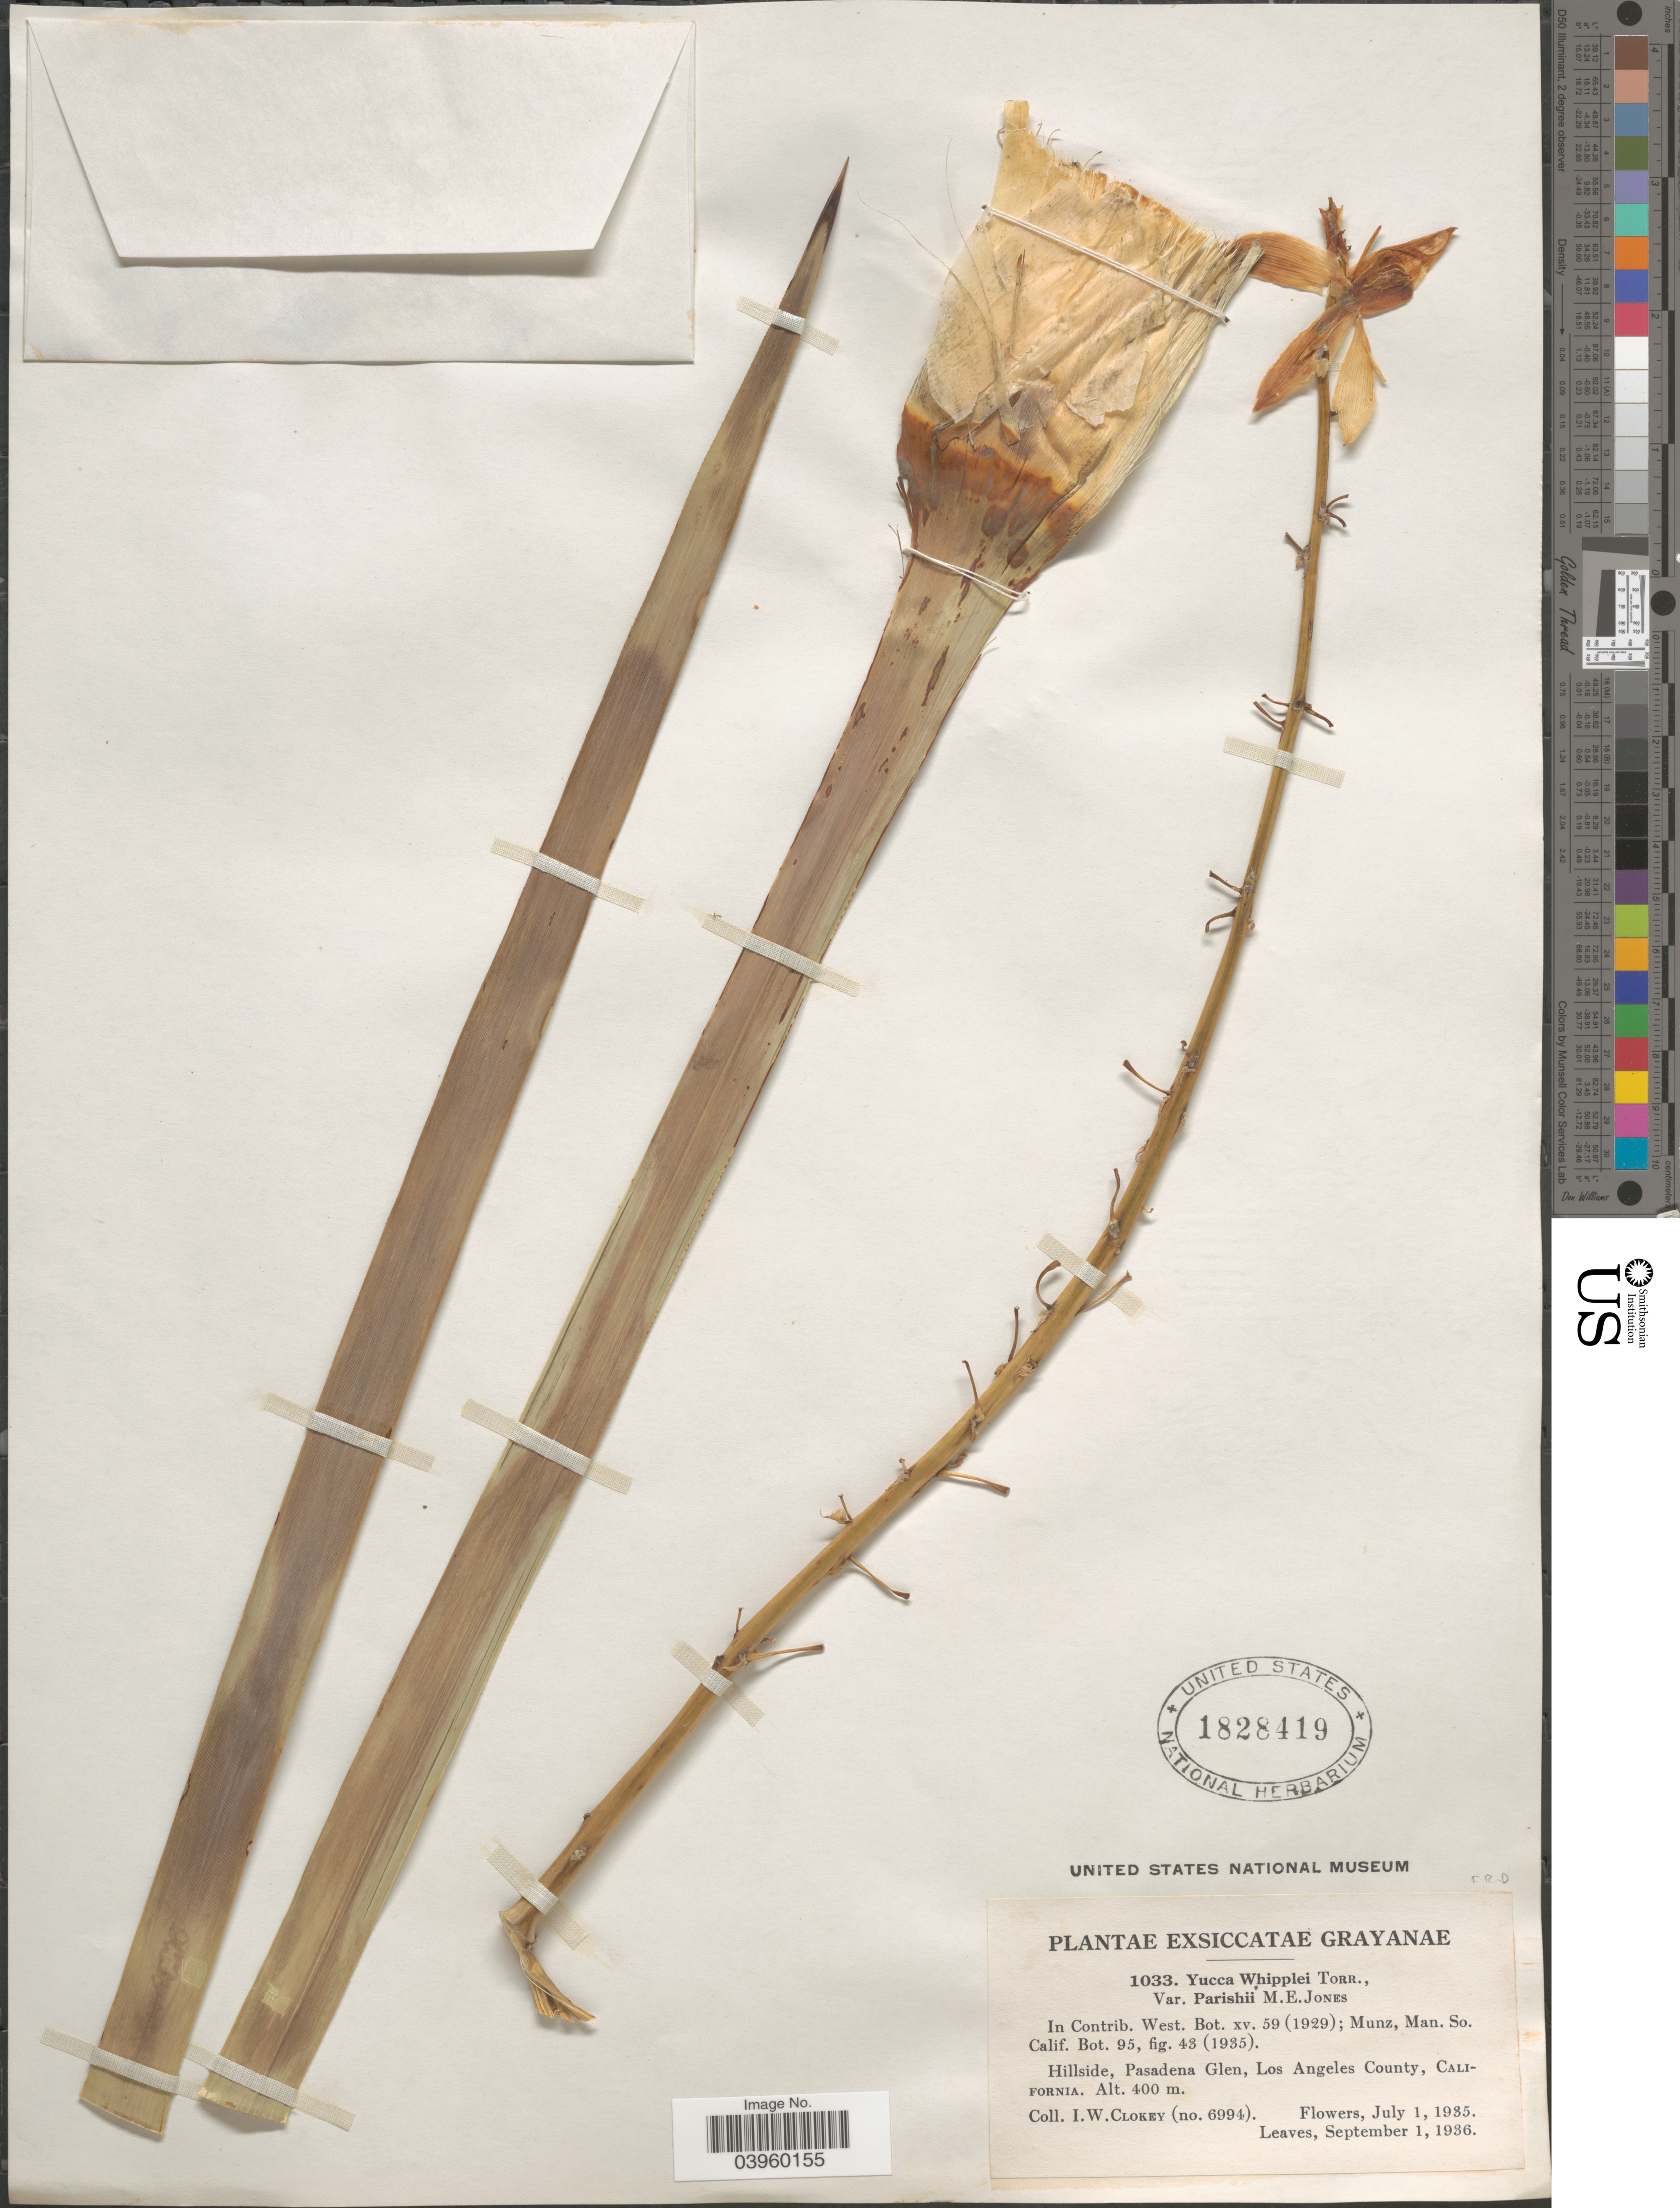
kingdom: Plantae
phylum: Tracheophyta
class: Liliopsida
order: Asparagales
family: Asparagaceae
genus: Yucca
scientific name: Yucca whipplei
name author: Torr.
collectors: I. W. Clokey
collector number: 6994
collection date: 1935-07-01/1936-09-01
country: United States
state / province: California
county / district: Los Angeles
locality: Hillside, Pasadena Glen, Los Angeles County.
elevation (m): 400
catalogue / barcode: US 1828419